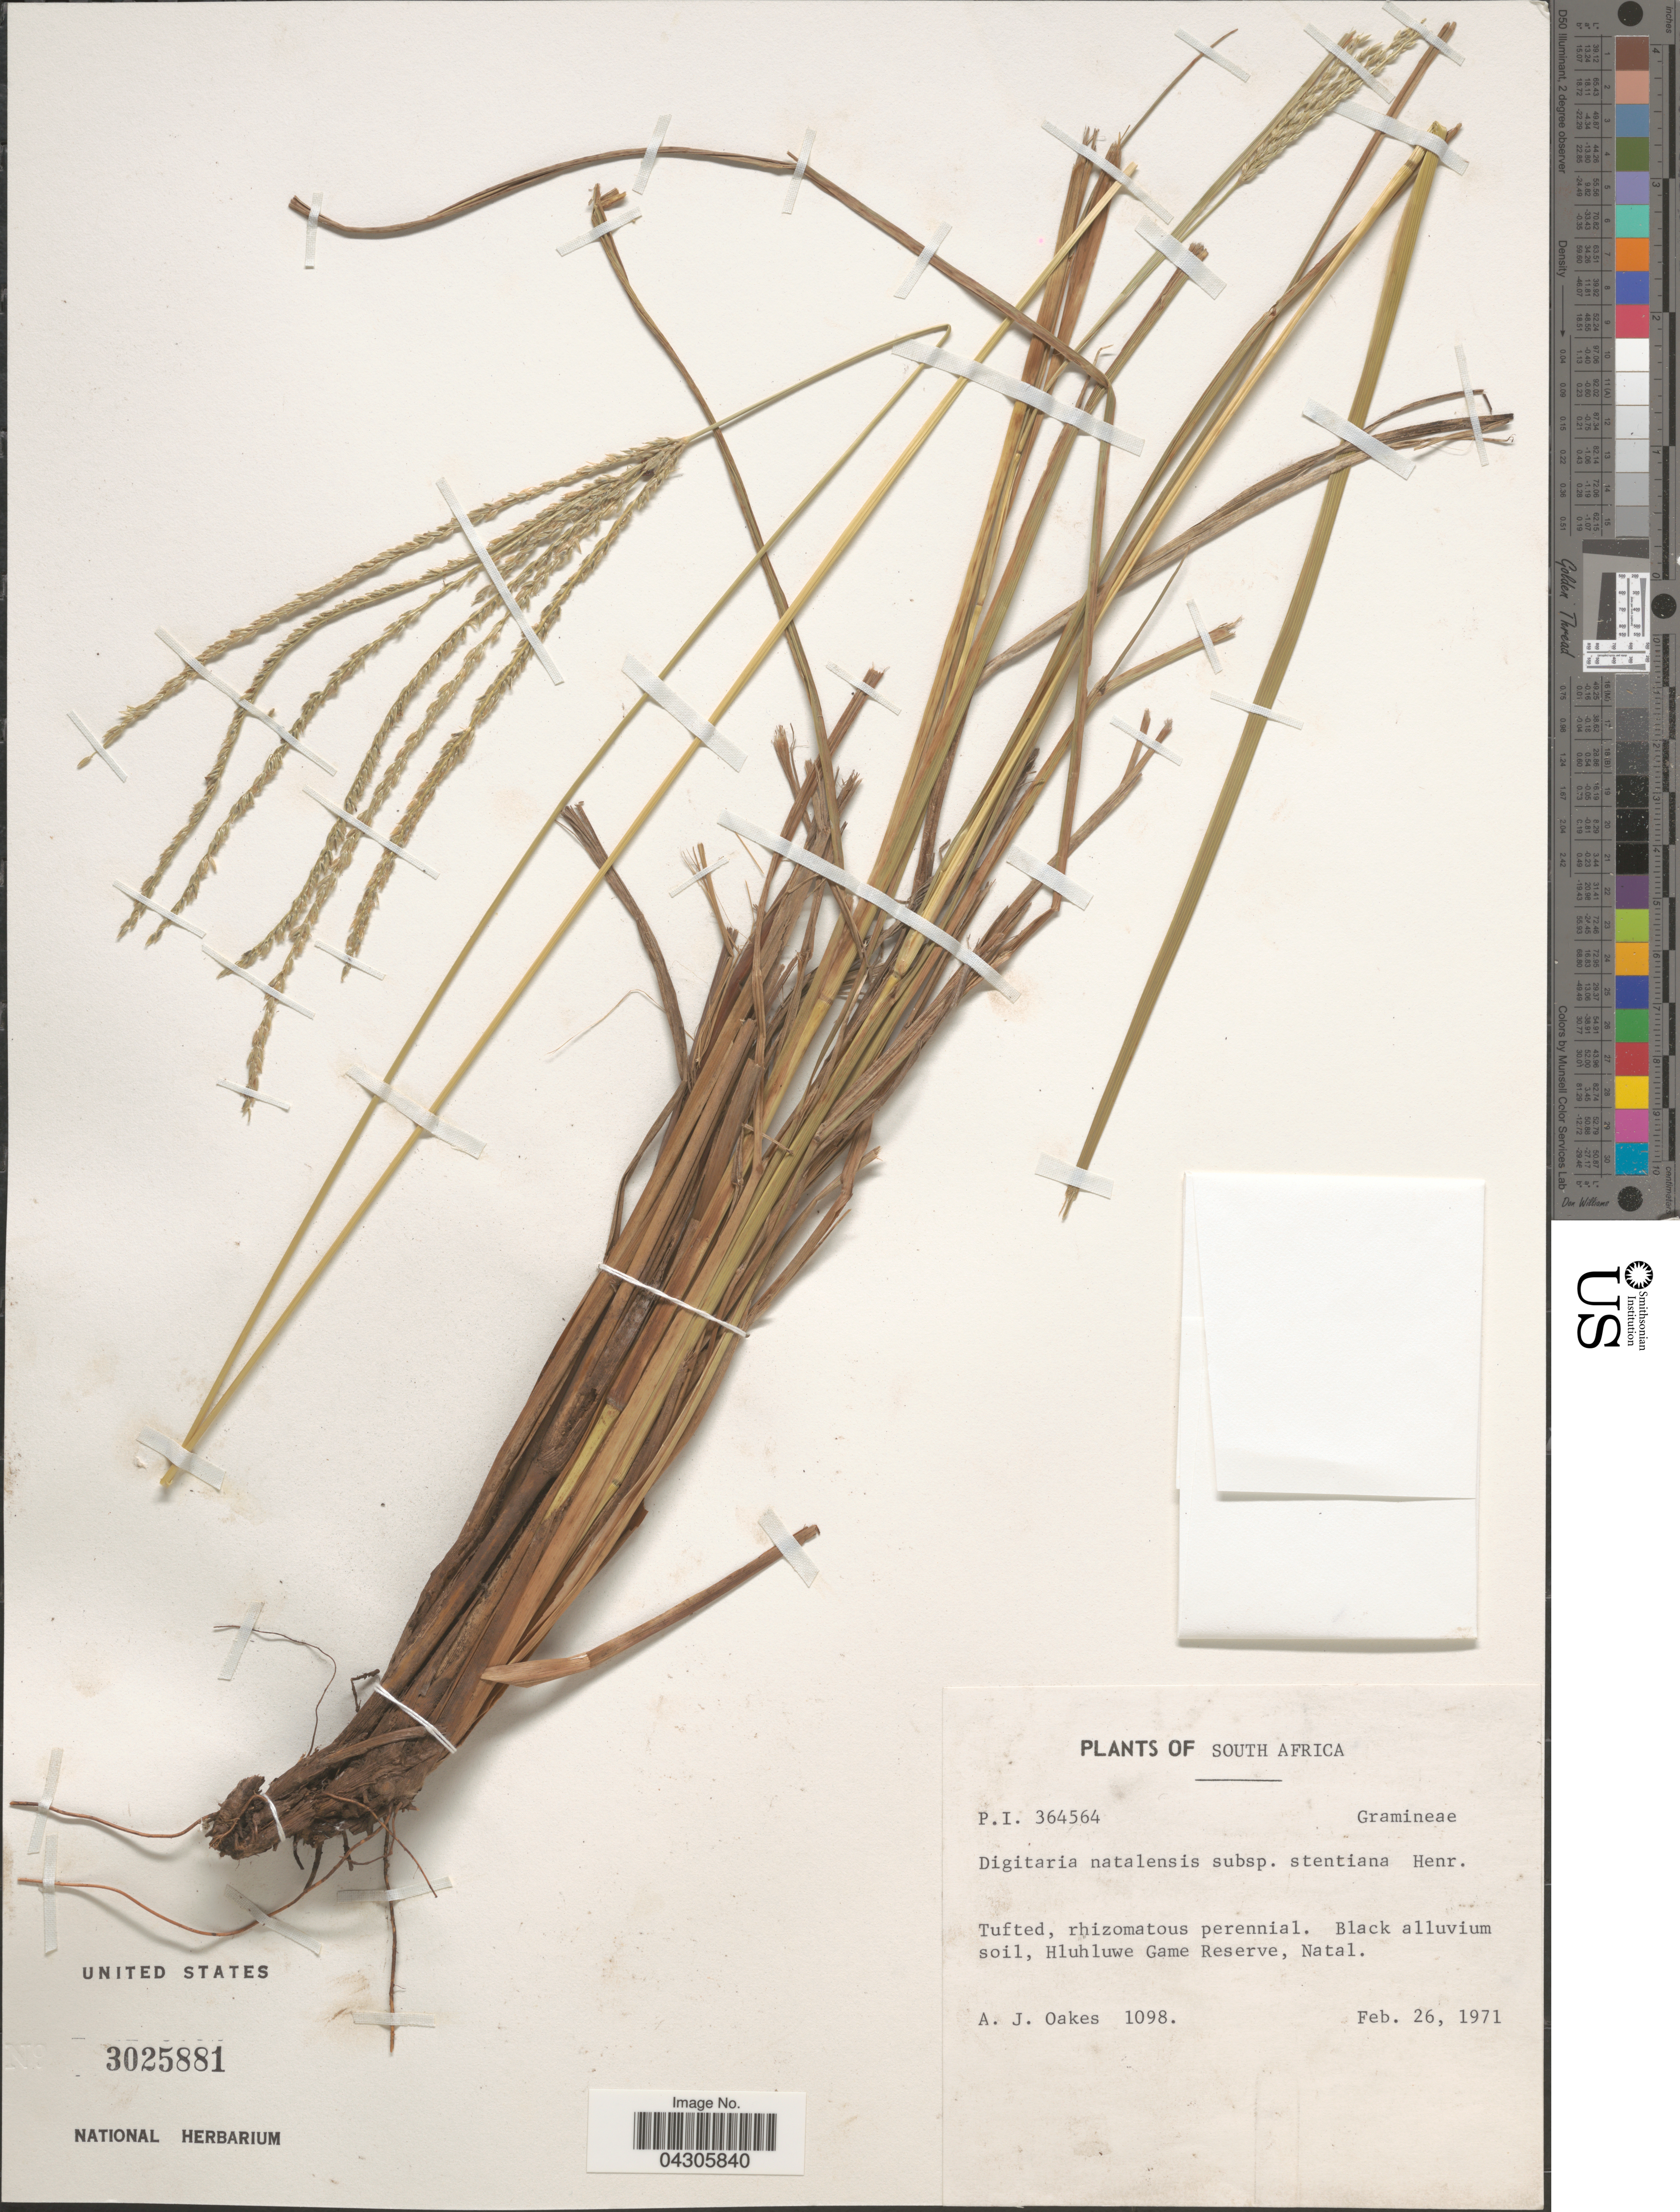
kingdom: Plantae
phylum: Tracheophyta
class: Liliopsida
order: Poales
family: Poaceae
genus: Digitaria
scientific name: Digitaria natalensis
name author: Stent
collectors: A. Oakes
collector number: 1098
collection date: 1971-02-26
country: South Africa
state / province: KwaZulu-Natal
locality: Hluhluwe Game Reserve, Natal.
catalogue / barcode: US 3025881